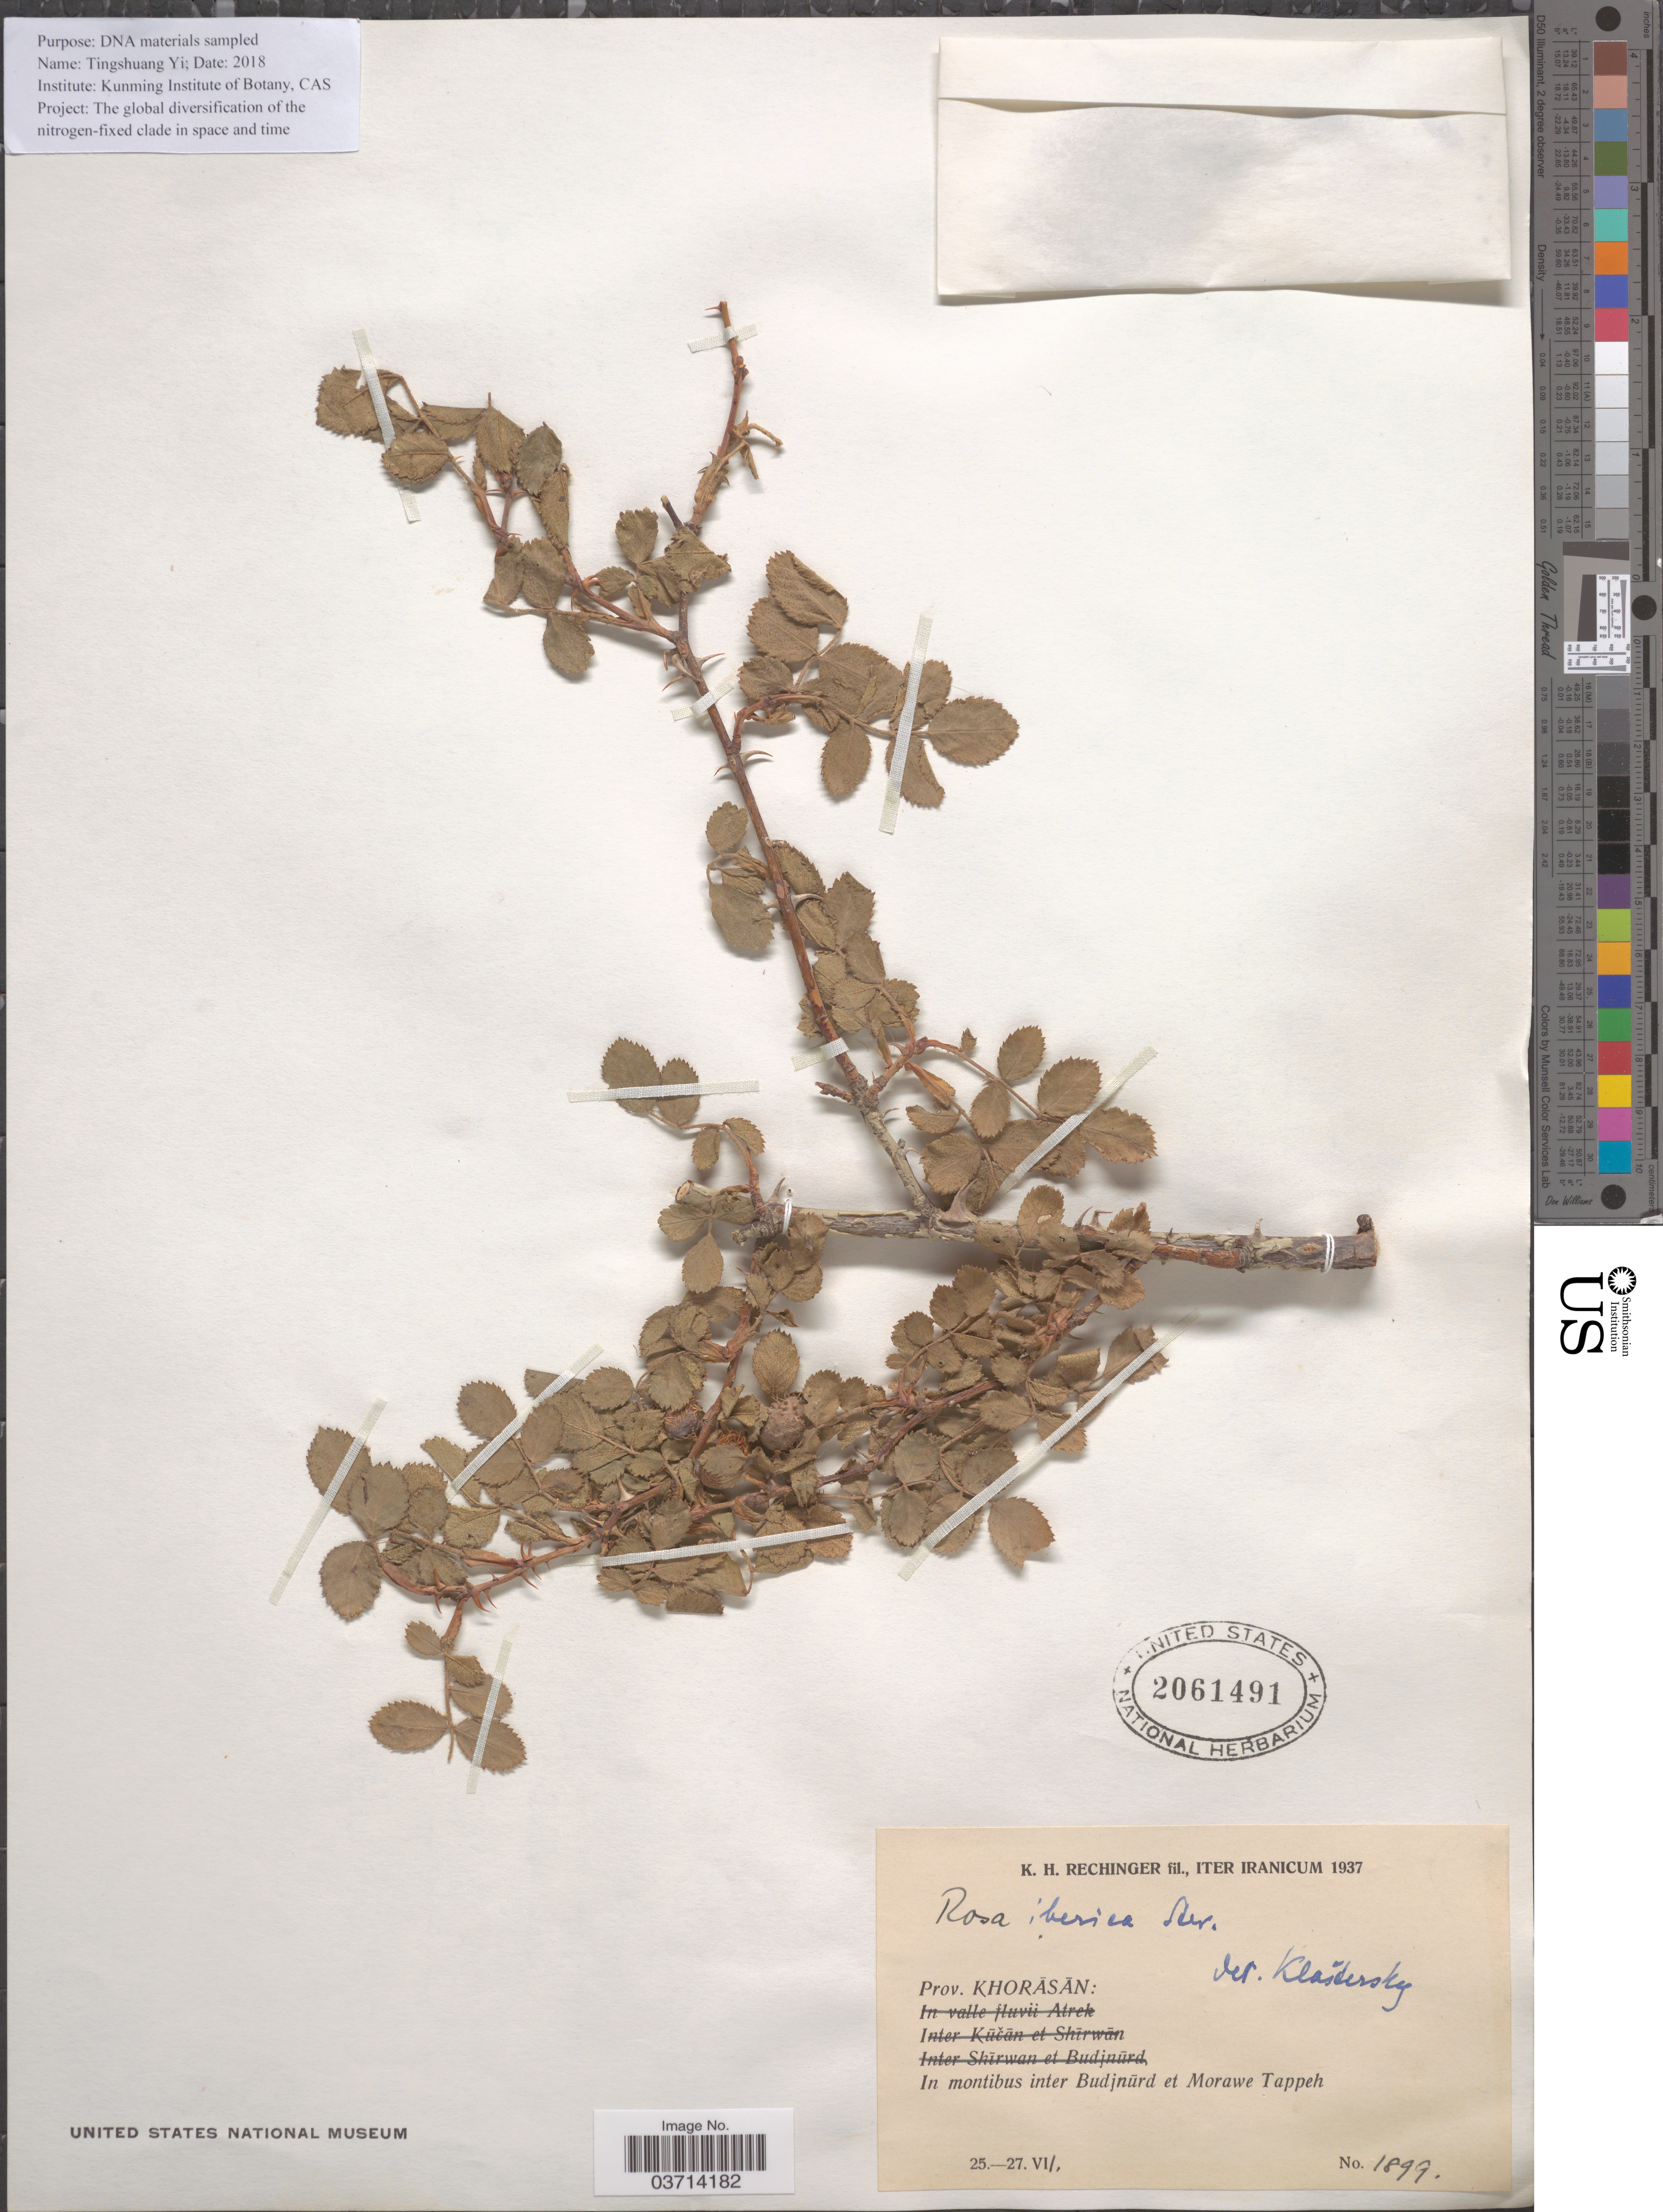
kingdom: Plantae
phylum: Tracheophyta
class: Magnoliopsida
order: Rosales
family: Rosaceae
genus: Rosa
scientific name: Rosa iberica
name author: Steven ex M. Bieb.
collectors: K. H. Rechinger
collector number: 1899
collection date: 1937-07-25/1937-07-27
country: Iran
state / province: Khorasan [obsolete]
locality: Prov. Khorāsān: In montibus inter Budjnūrd et Morawe Tappeh.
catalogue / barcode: US 2061491